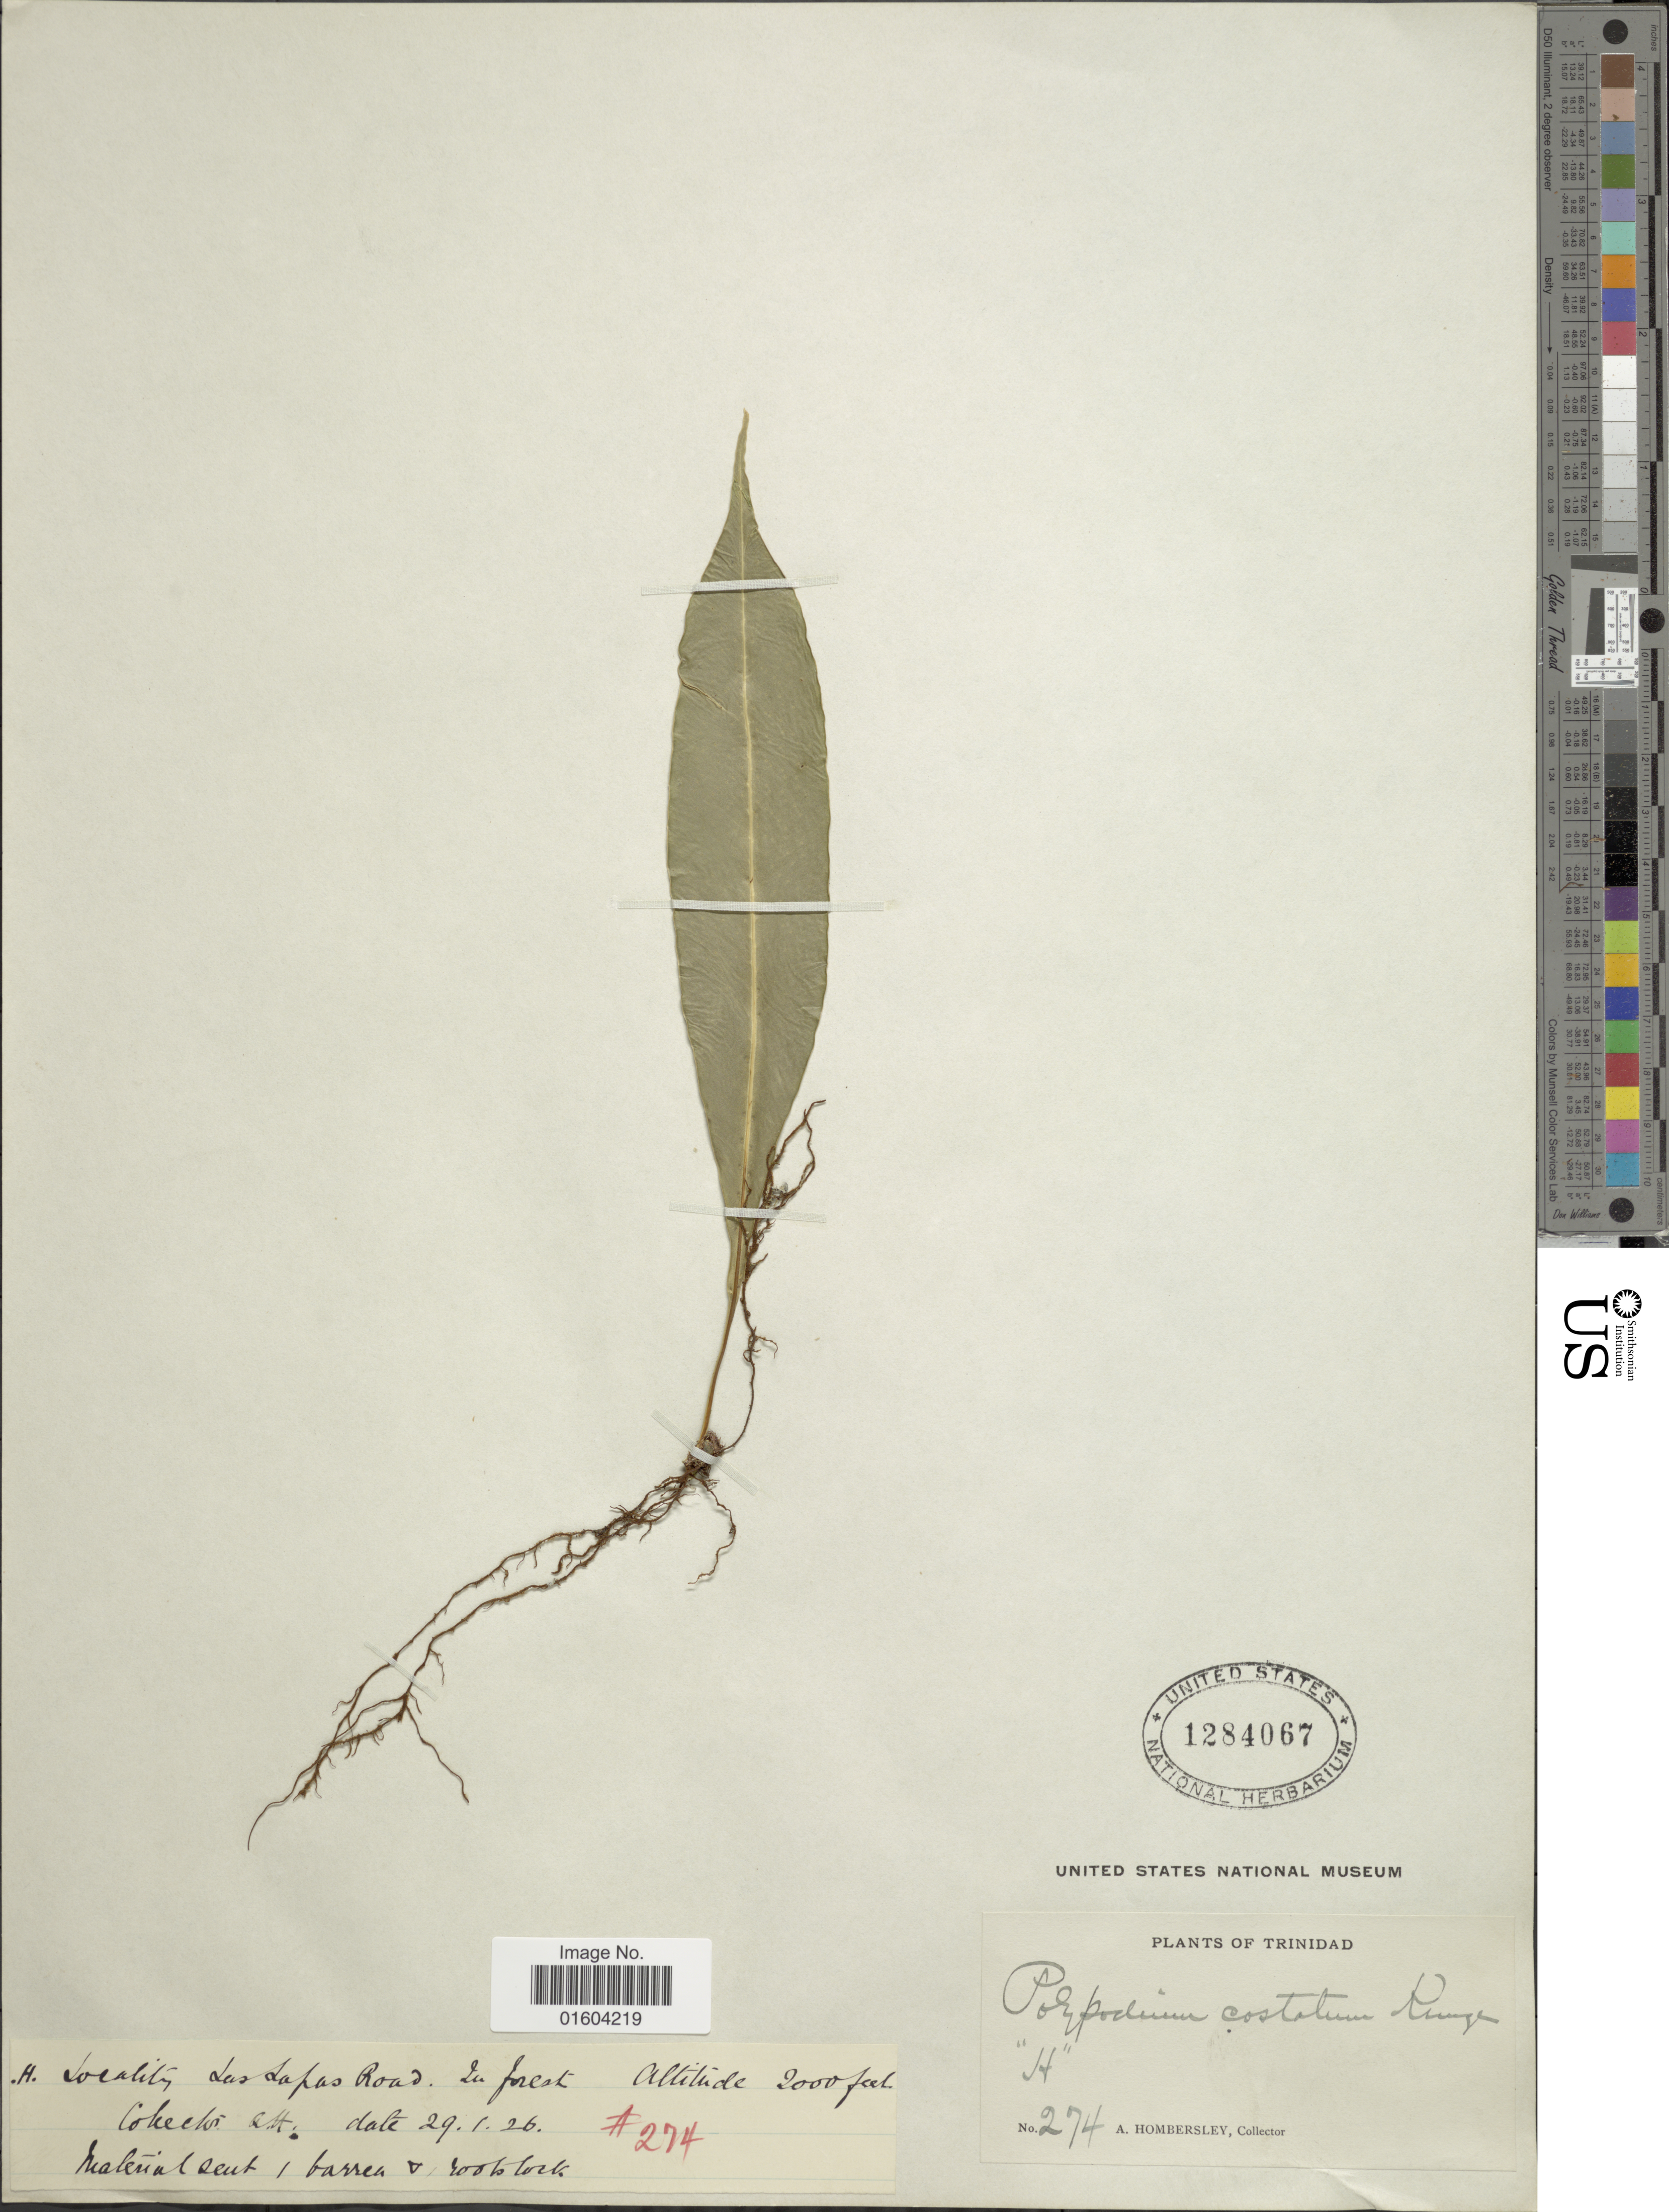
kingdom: Plantae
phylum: Tracheophyta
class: Polypodiopsida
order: Polypodiales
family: Polypodiaceae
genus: Campyloneurum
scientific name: Campyloneurum costatum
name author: (Kunze) C. Presl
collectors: A. Hombersley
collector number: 274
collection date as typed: Transcribed d/m/y: 29/1/26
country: Trinidad and Tobago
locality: Trinidad. Las Lapas Road. In forest Cohecho att. [interpreted]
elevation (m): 610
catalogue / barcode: US 1284067